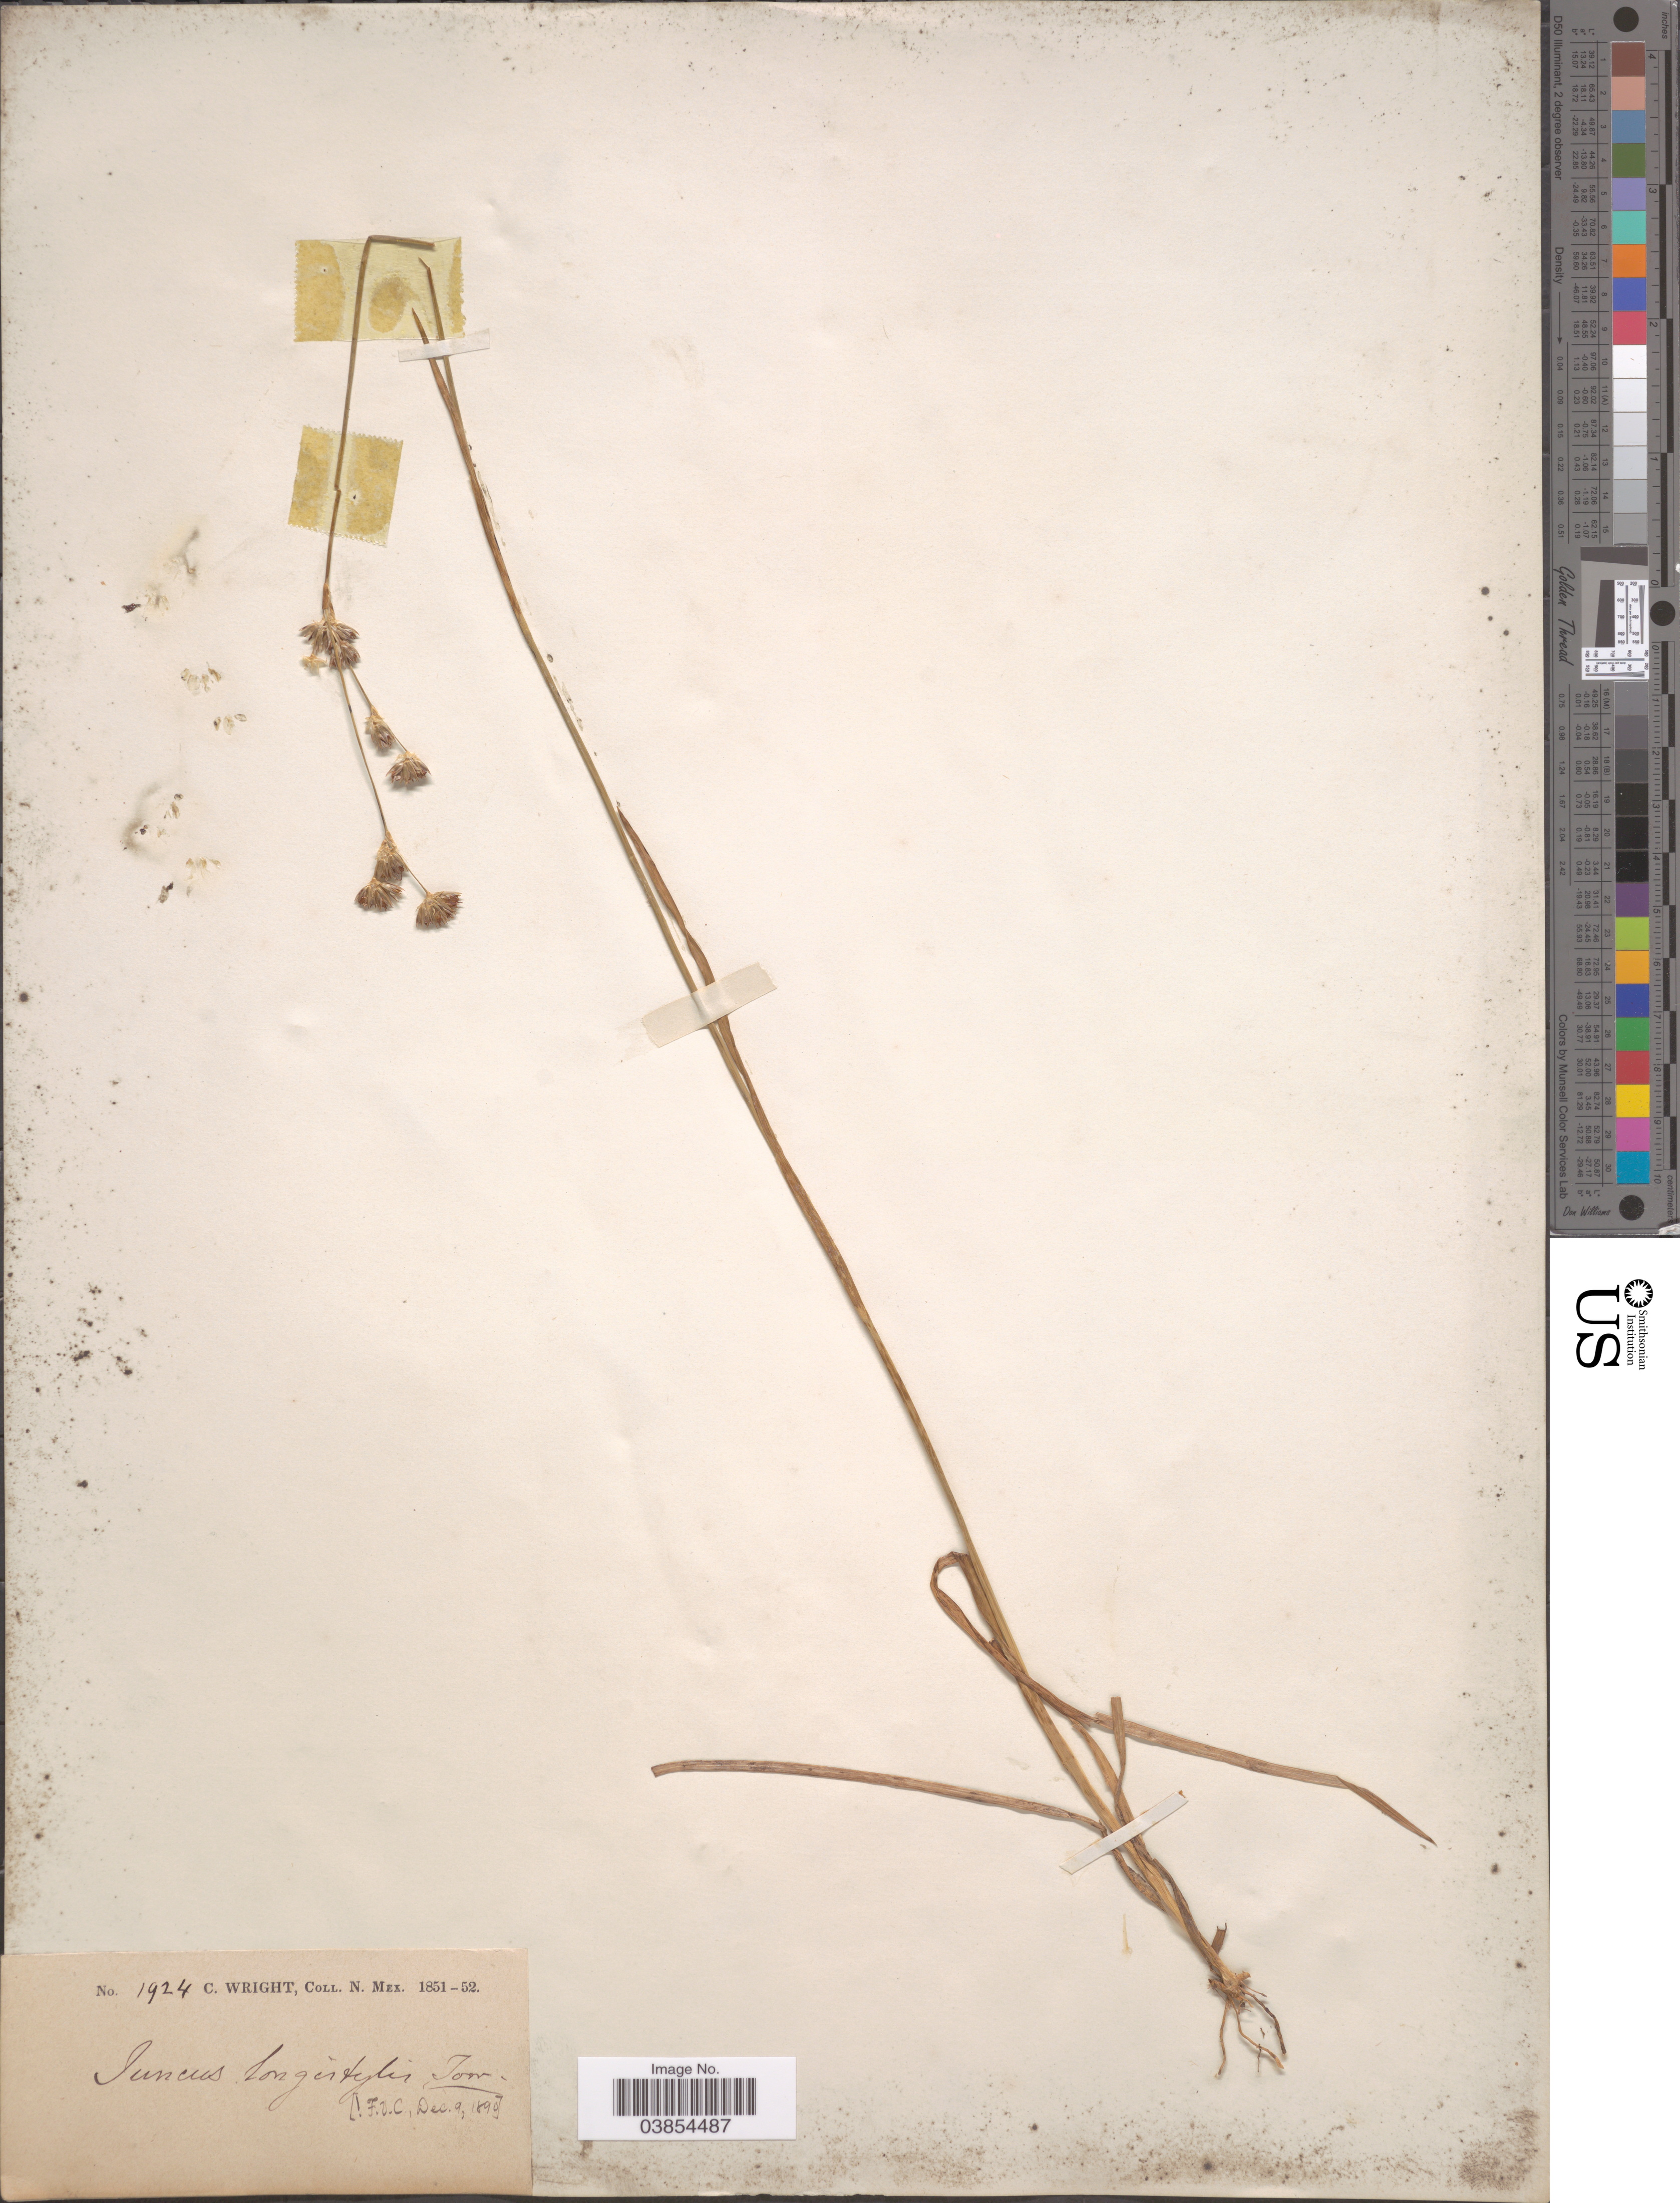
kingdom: Plantae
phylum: Tracheophyta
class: Liliopsida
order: Poales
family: Juncaceae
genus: Juncus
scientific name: Juncus longistylis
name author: Torr.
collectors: C. Wright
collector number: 1924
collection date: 1851/1852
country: United States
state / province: New Mexico